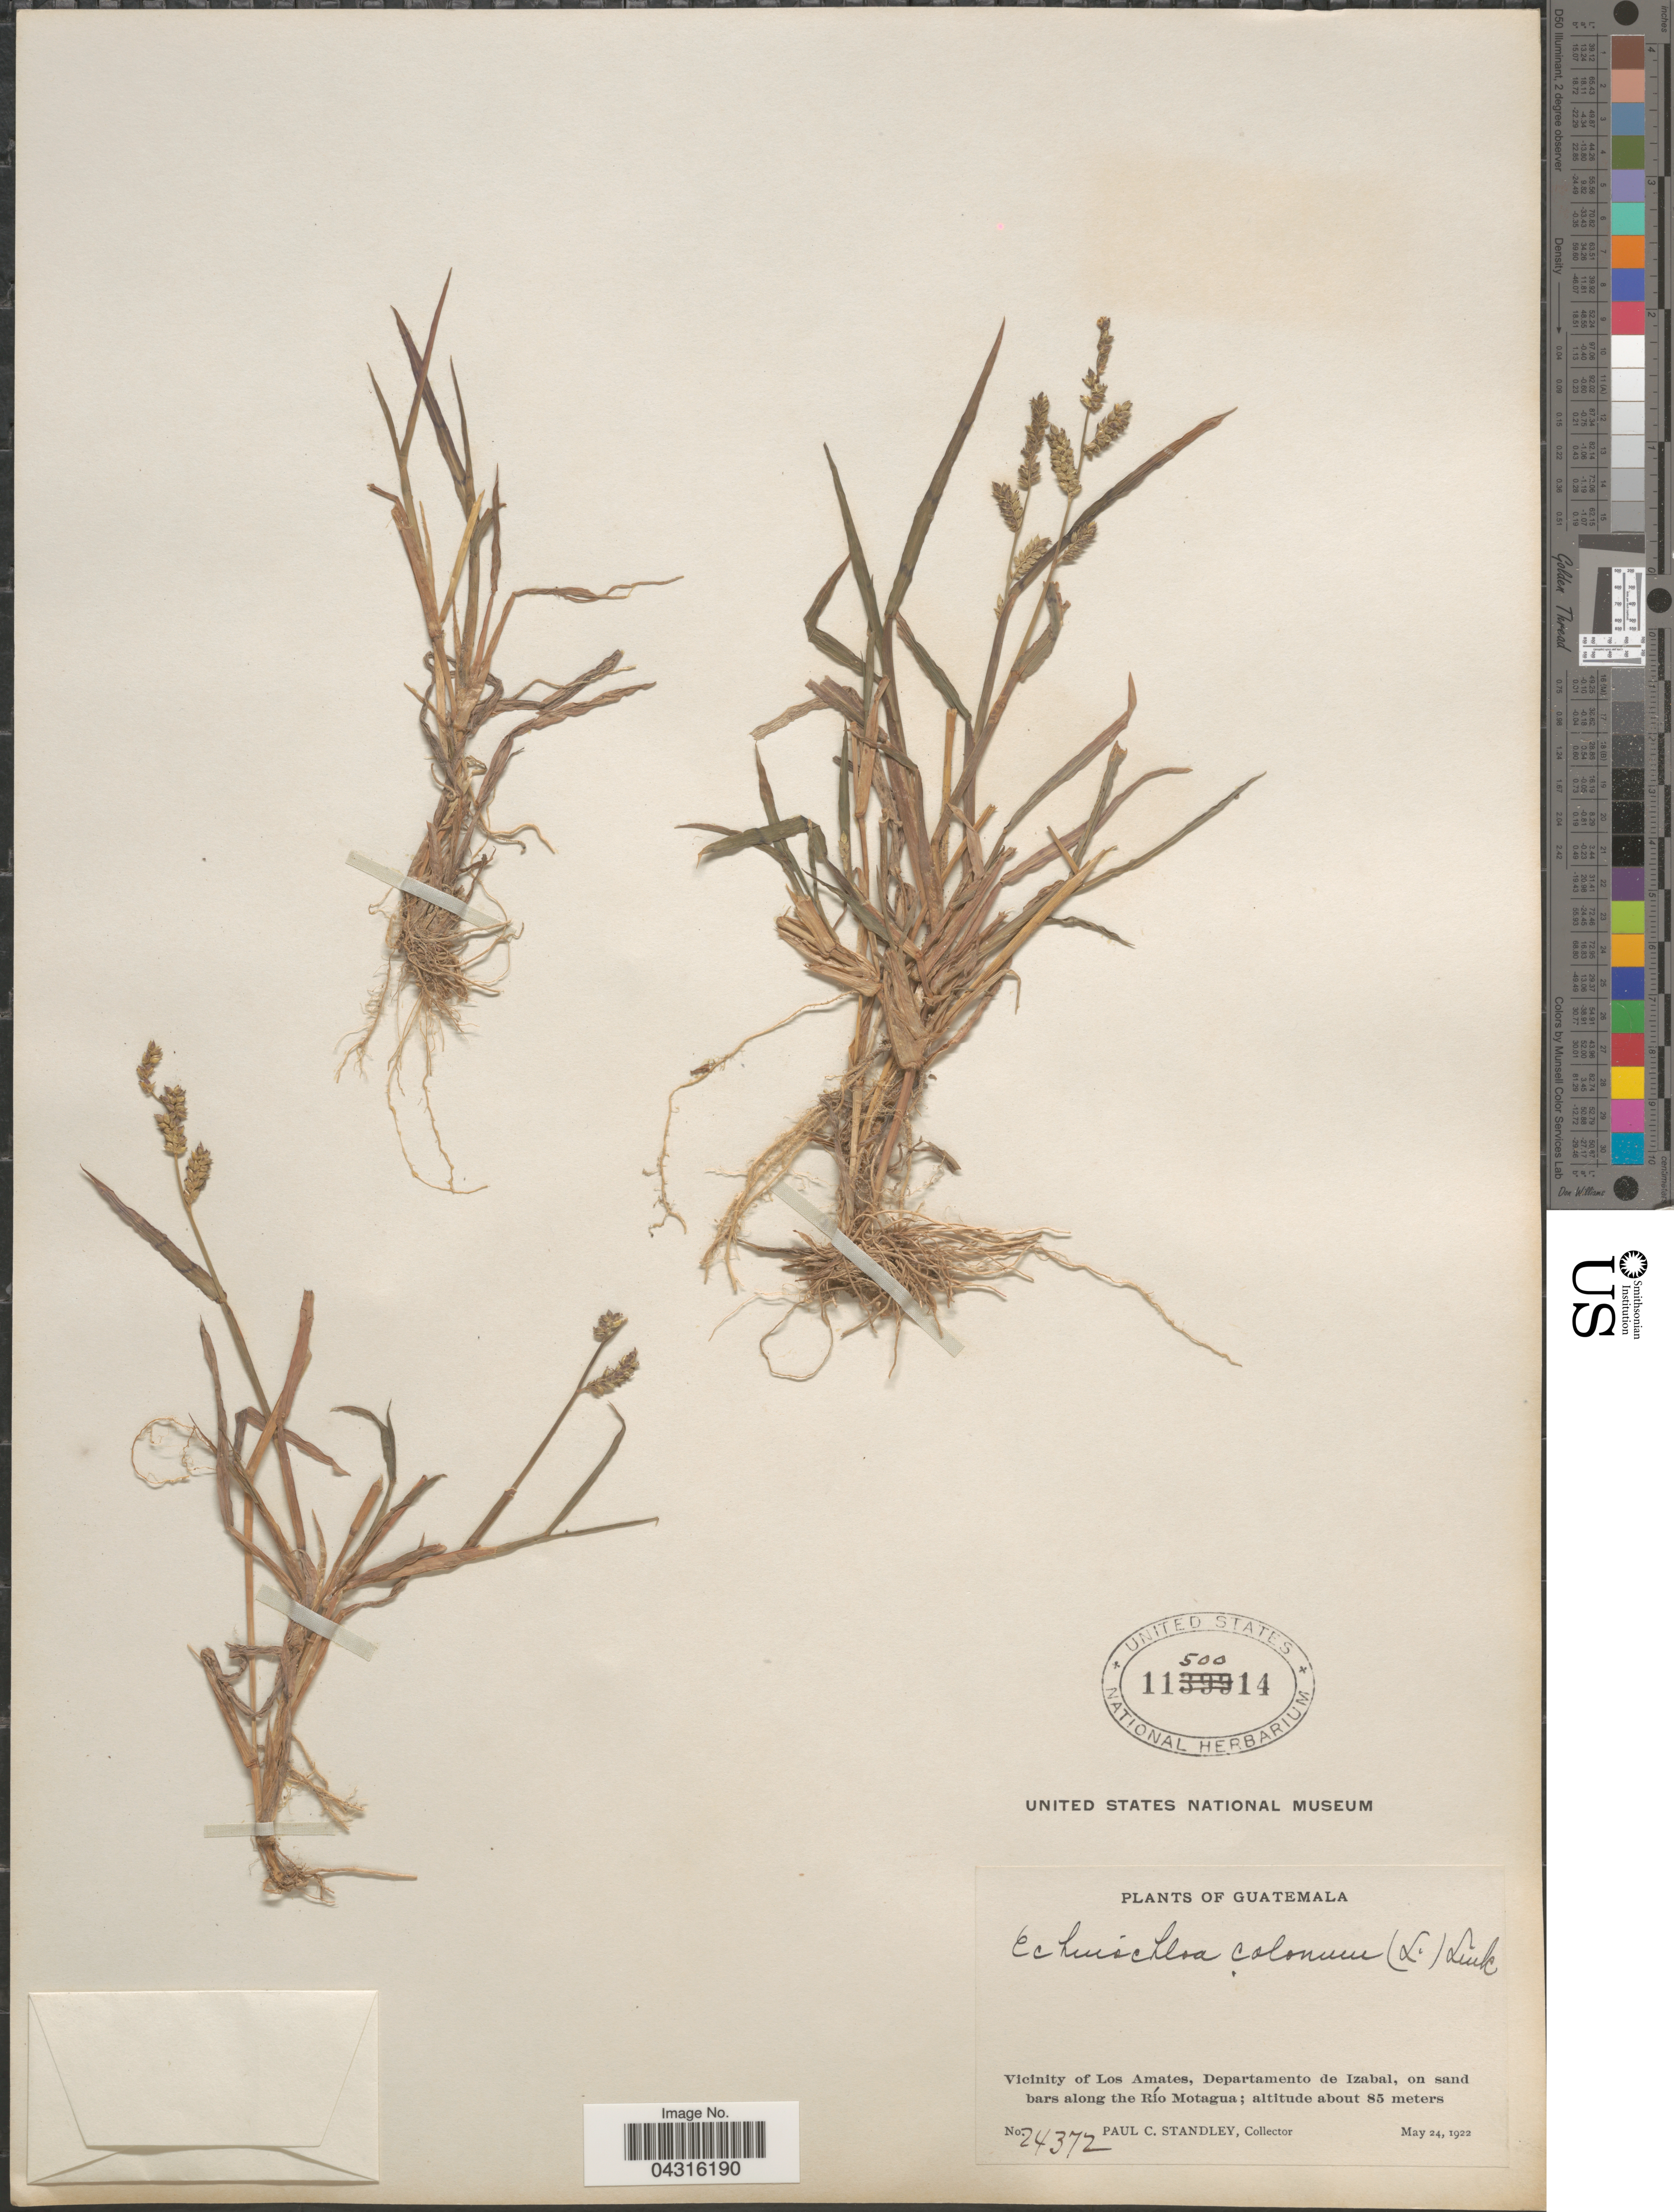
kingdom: Plantae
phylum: Tracheophyta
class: Liliopsida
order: Poales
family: Poaceae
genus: Echinochloa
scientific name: Echinochloa colona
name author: (L.) Link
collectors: P. C. Standley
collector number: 24372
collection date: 1922-05-24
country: Guatemala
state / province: Izabal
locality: Vicinity of Los Amates, Departamento de Izabal, on sand bars the Río Motagua.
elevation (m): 85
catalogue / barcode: US 1150014